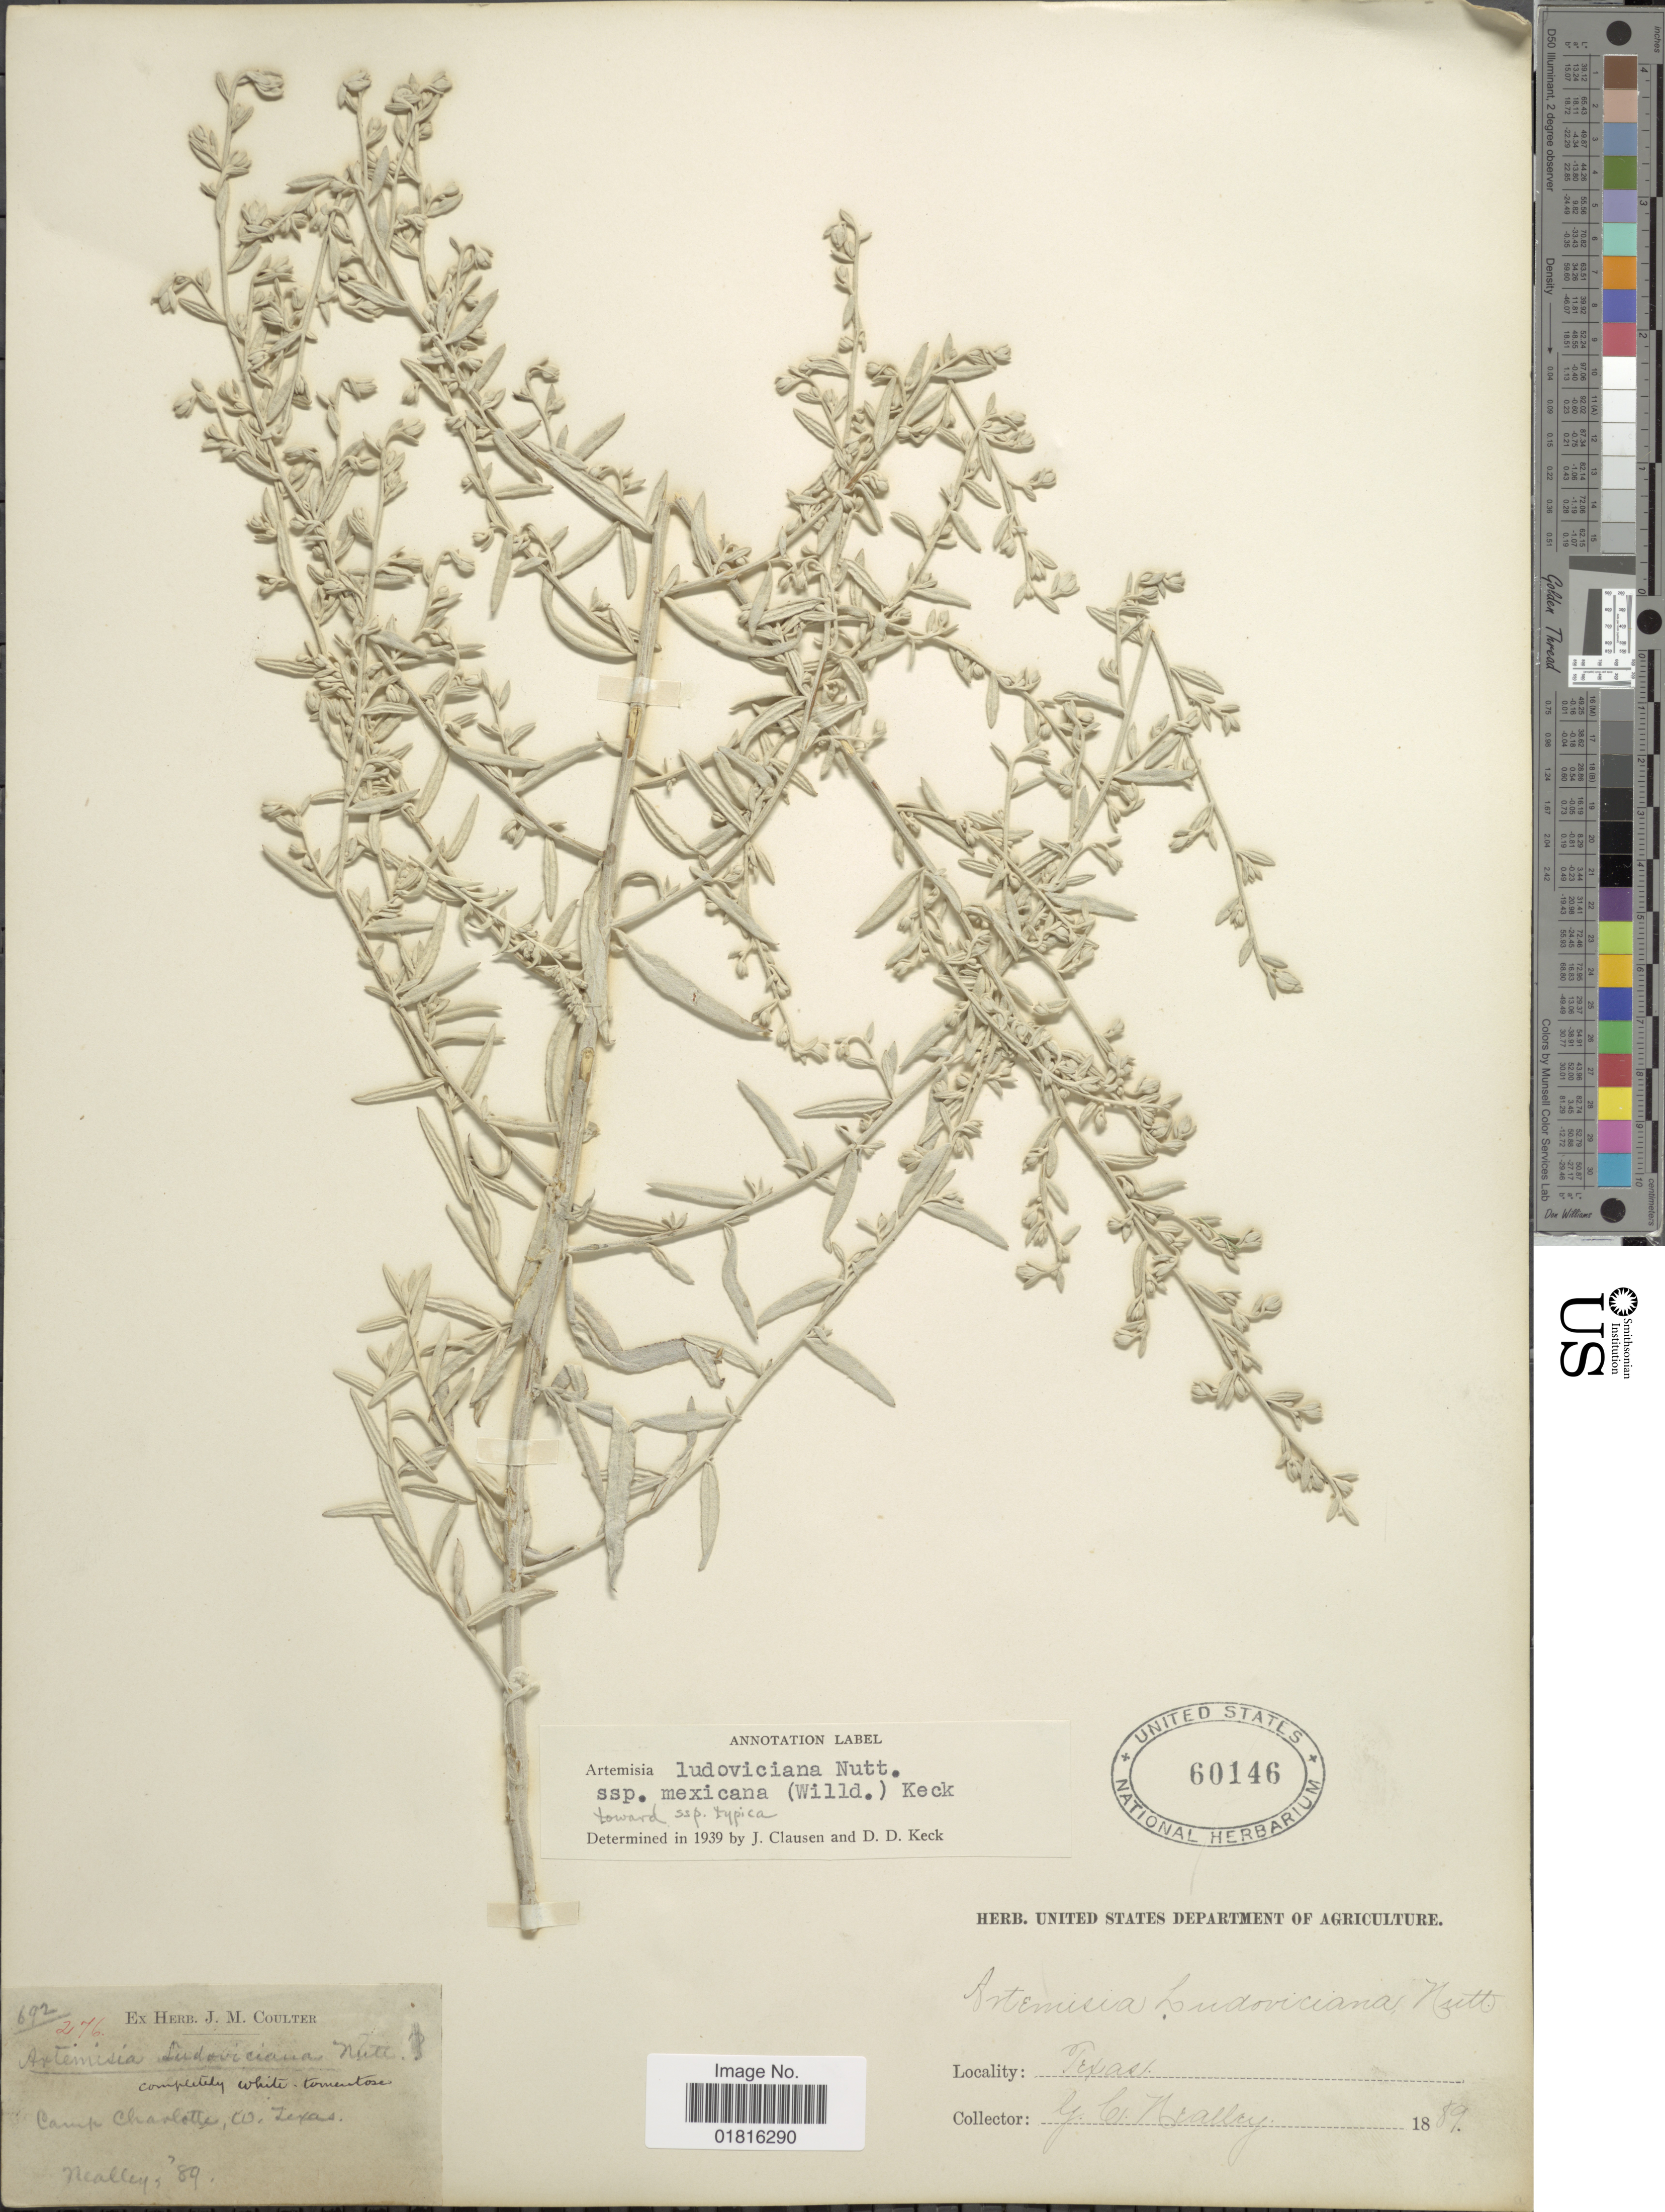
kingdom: Plantae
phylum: Tracheophyta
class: Magnoliopsida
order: Asterales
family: Asteraceae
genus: Artemisia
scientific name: Artemisia ludoviciana subsp. mexicana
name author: (Willd. ex Spreng.) D.D. Keck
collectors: G. C. Nealley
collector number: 692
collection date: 1889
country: United States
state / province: Texas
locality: Camp Charlotte Co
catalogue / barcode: US 60146